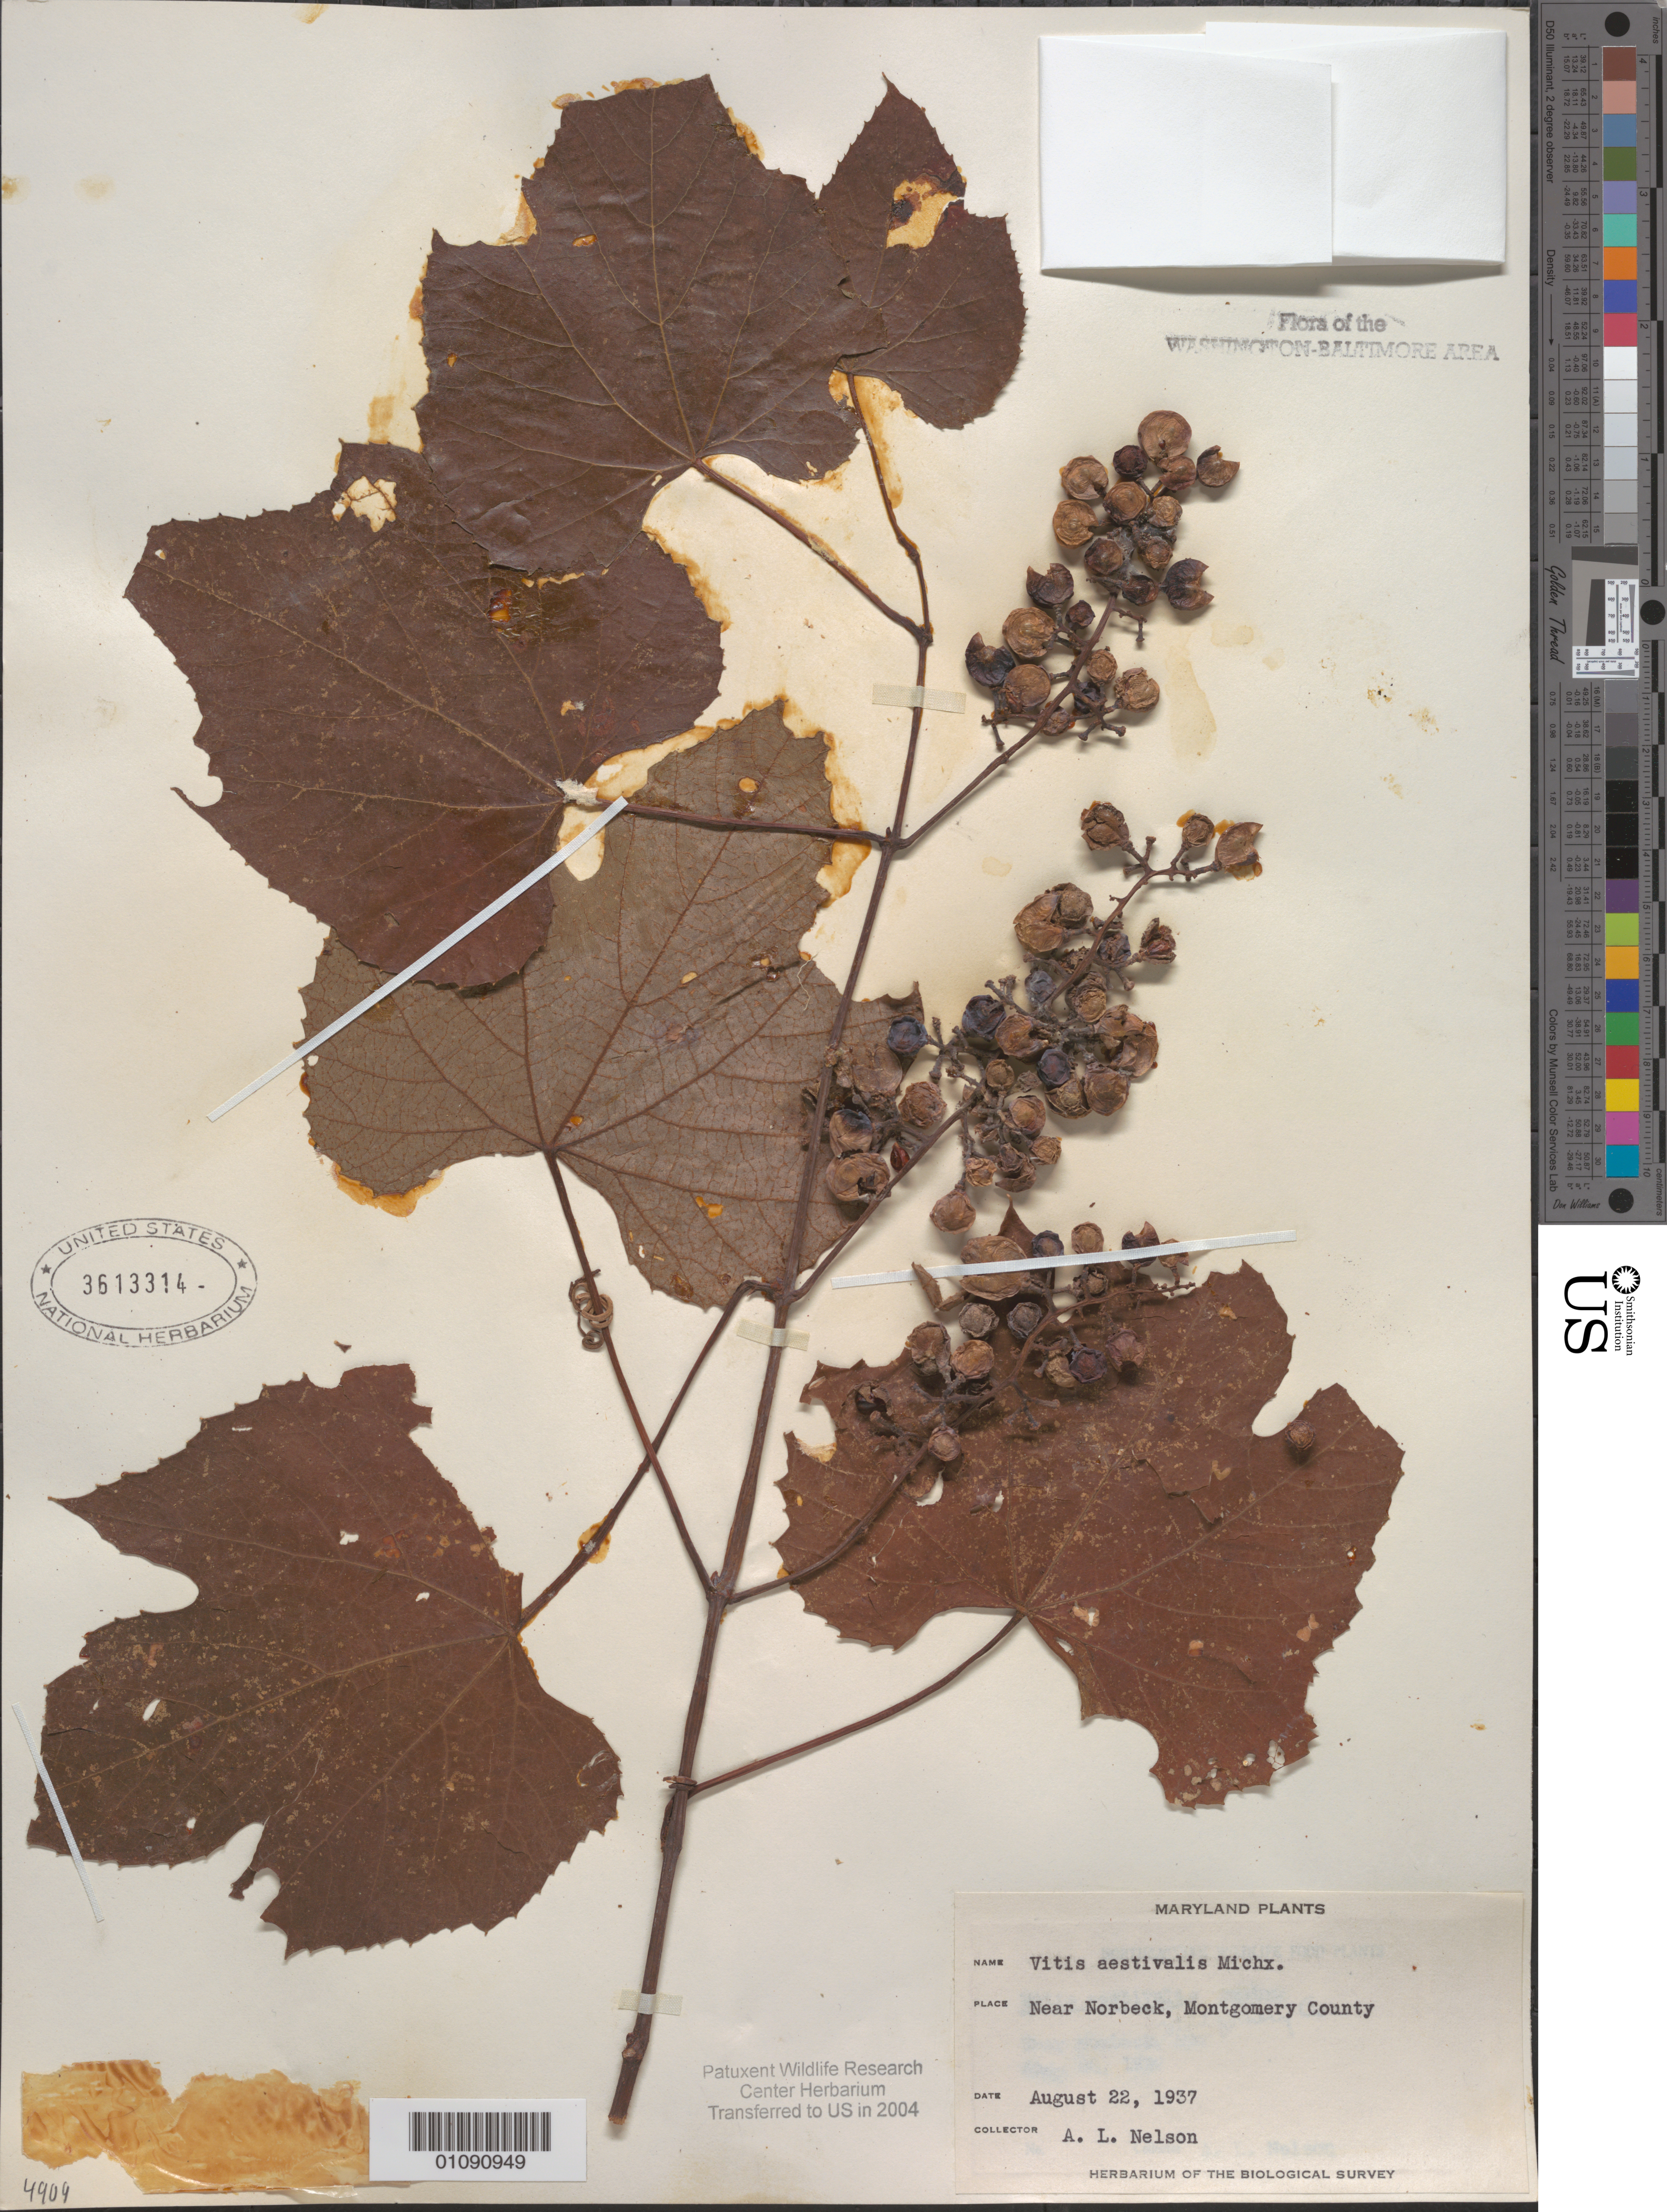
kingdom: Plantae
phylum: Tracheophyta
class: Magnoliopsida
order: Vitales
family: Vitaceae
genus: Vitis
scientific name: Vitis aestivalis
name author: Michx.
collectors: A. L. Nelson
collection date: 1937-08-22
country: United States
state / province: Maryland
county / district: Montgomery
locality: Near Norbeck.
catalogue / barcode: US 3613314